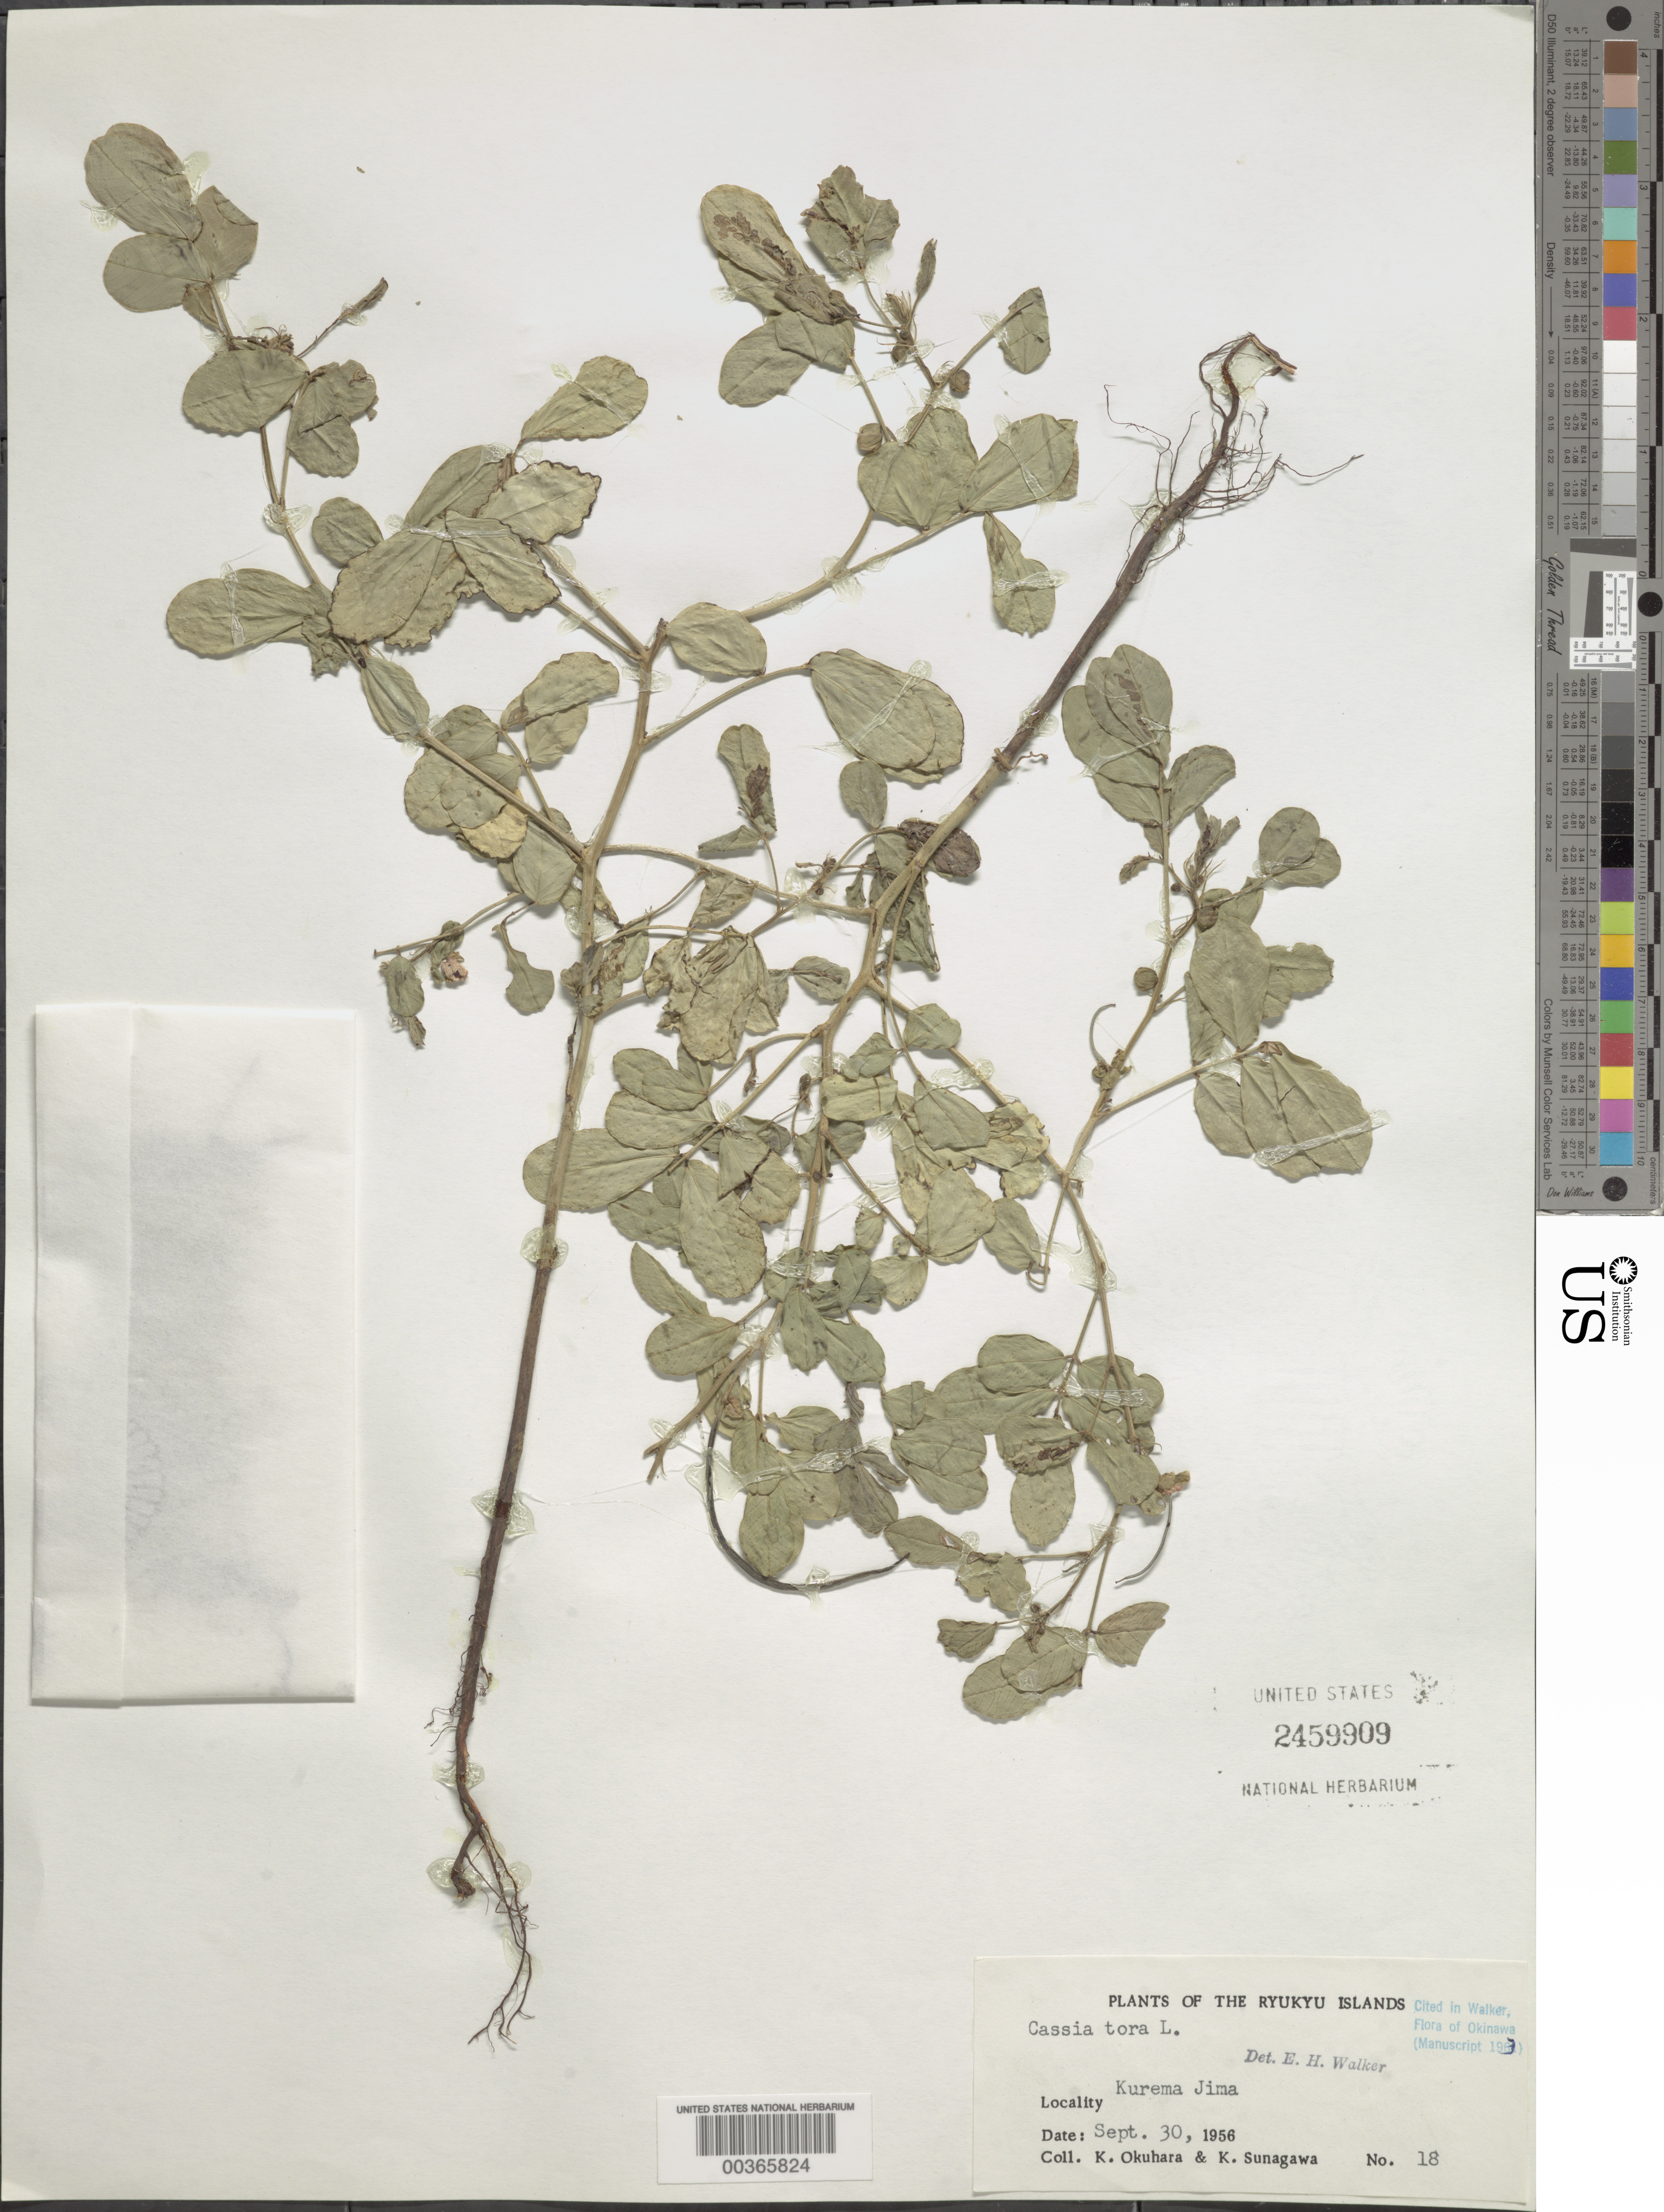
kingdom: Plantae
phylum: Tracheophyta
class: Magnoliopsida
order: Fabales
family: Fabaceae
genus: Senna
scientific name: Senna obtusifolia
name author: (L.) H.S. Irwin & Barneby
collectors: K. Okuhara & K. Sunagawa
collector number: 18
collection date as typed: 30 Sep 1956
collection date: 1956-09-30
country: Japan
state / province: Okinawa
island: Kurema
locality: Kurema Jima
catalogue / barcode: US 2459909